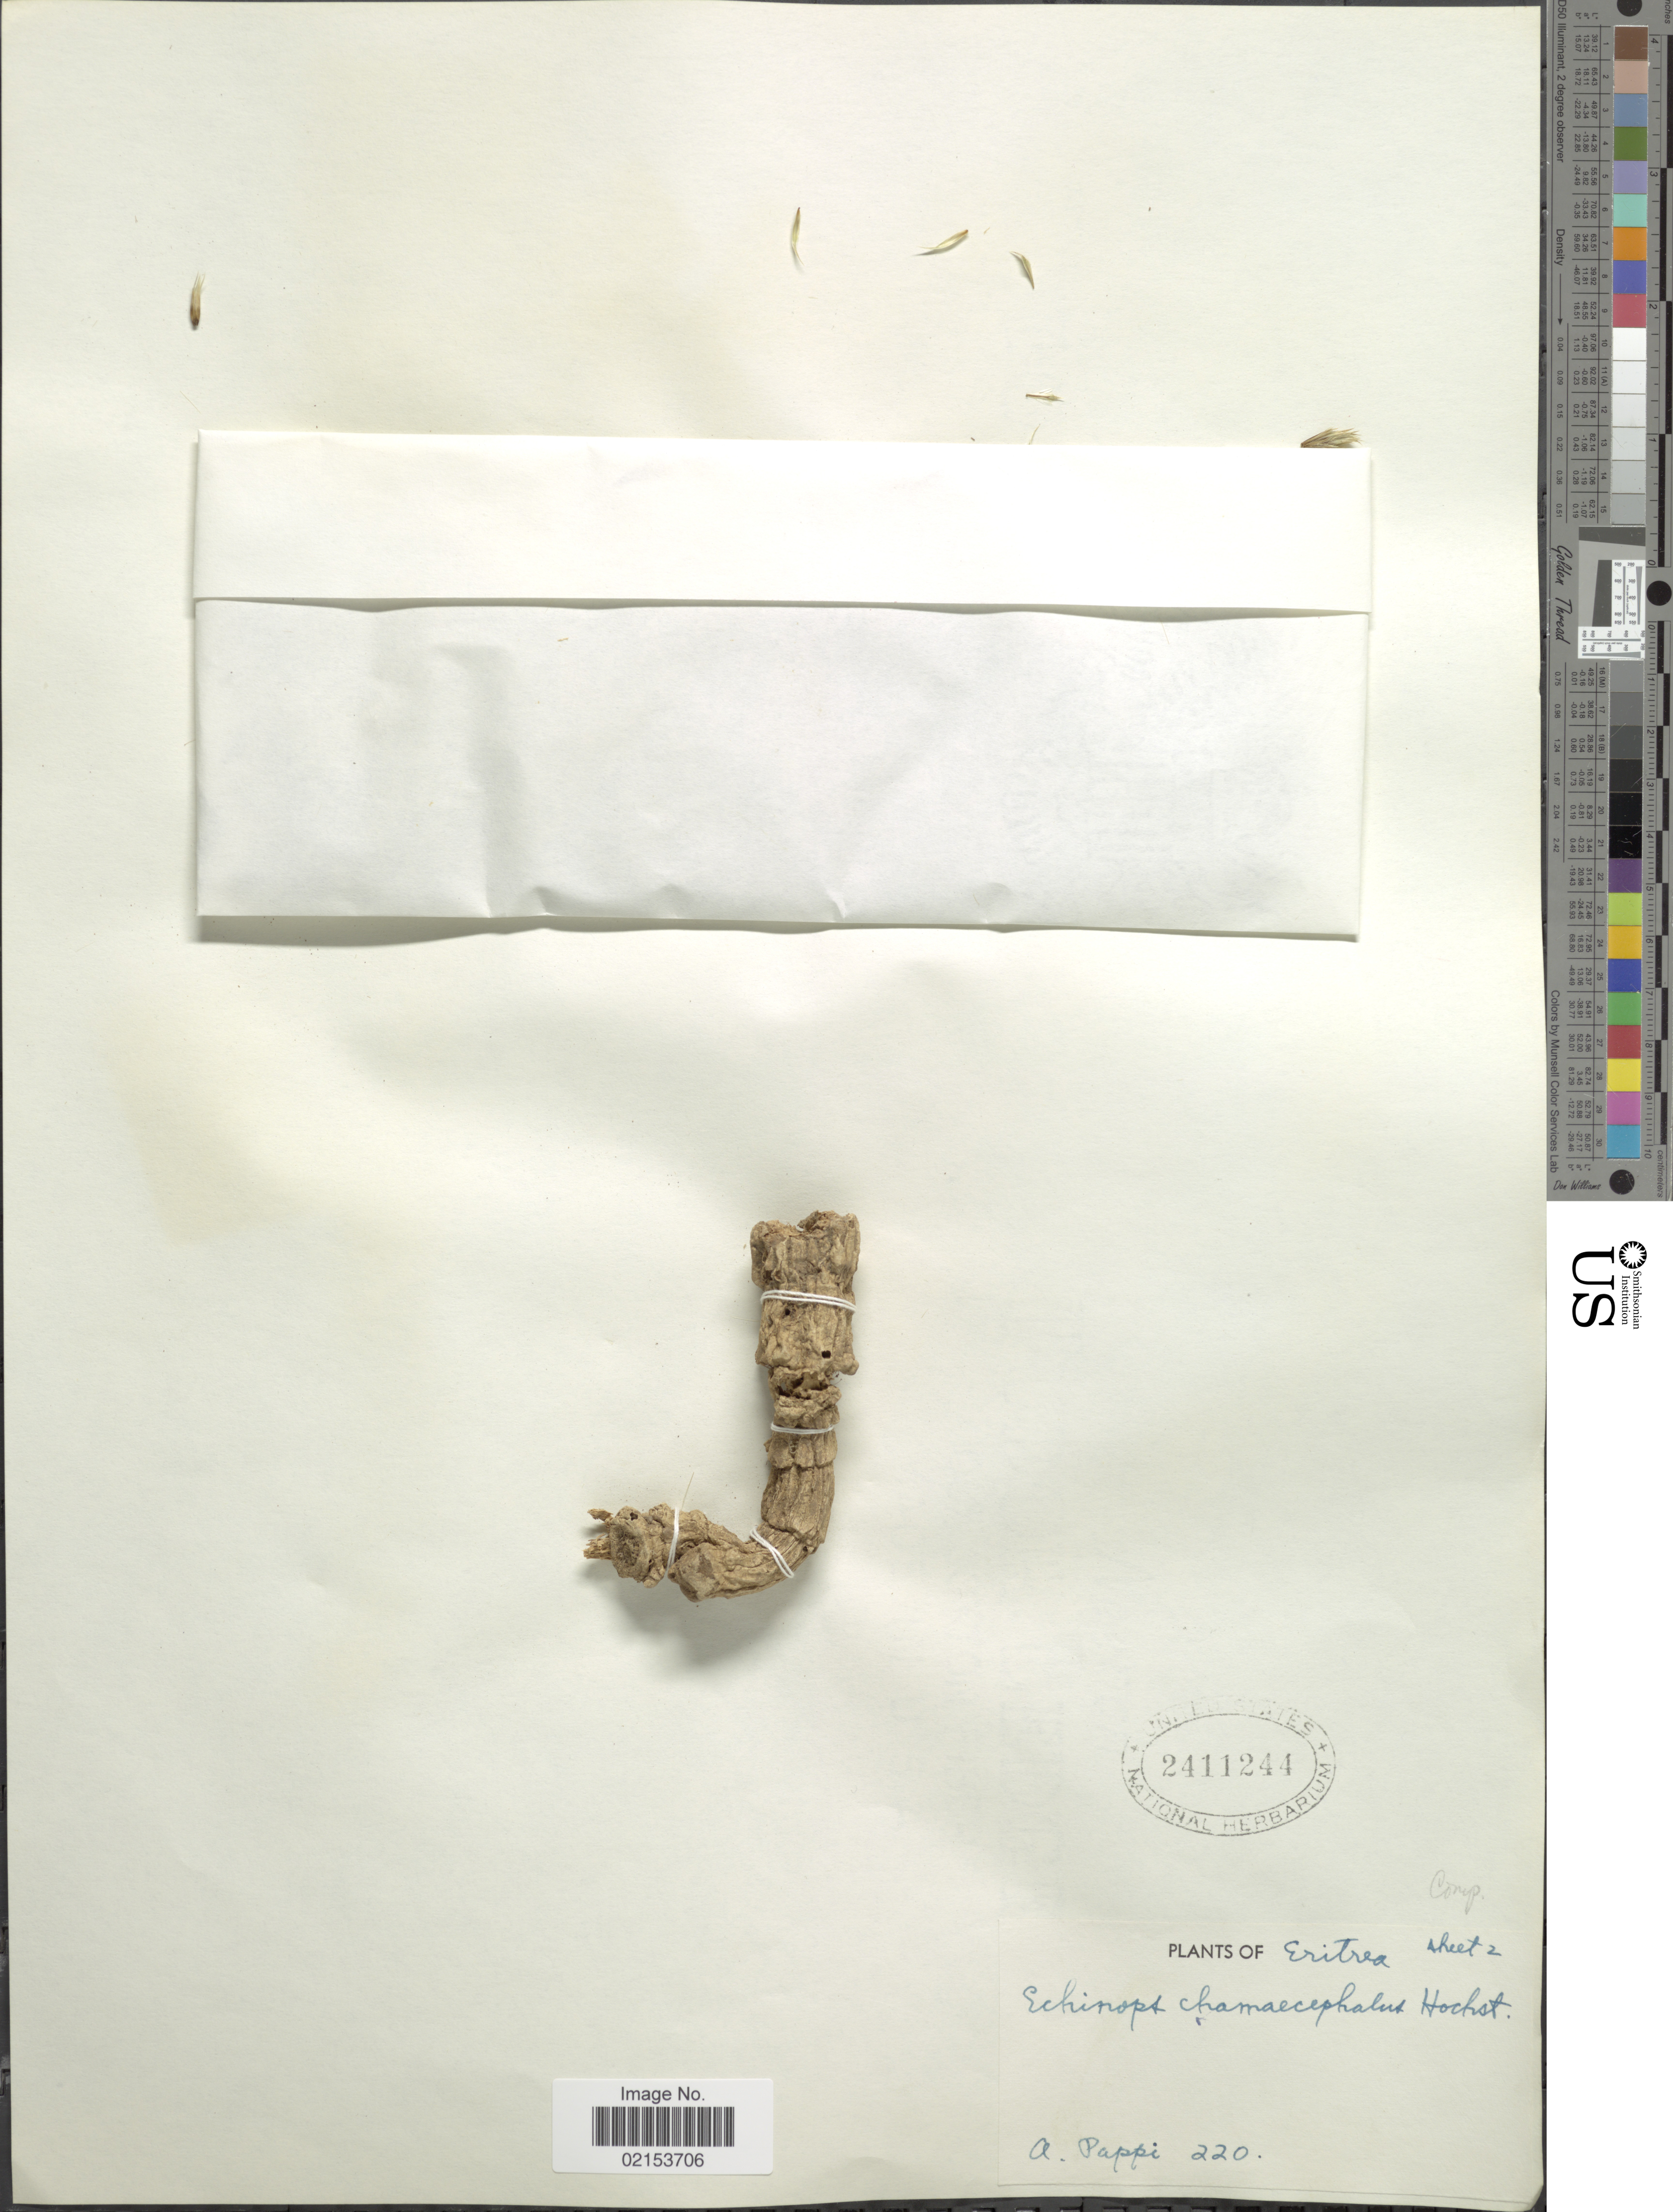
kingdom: Plantae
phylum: Tracheophyta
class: Magnoliopsida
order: Asterales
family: Asteraceae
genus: Echinops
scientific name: Echinops hispidus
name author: Fresen.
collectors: A. Pappi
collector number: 220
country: Eritrea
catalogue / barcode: US 2411244